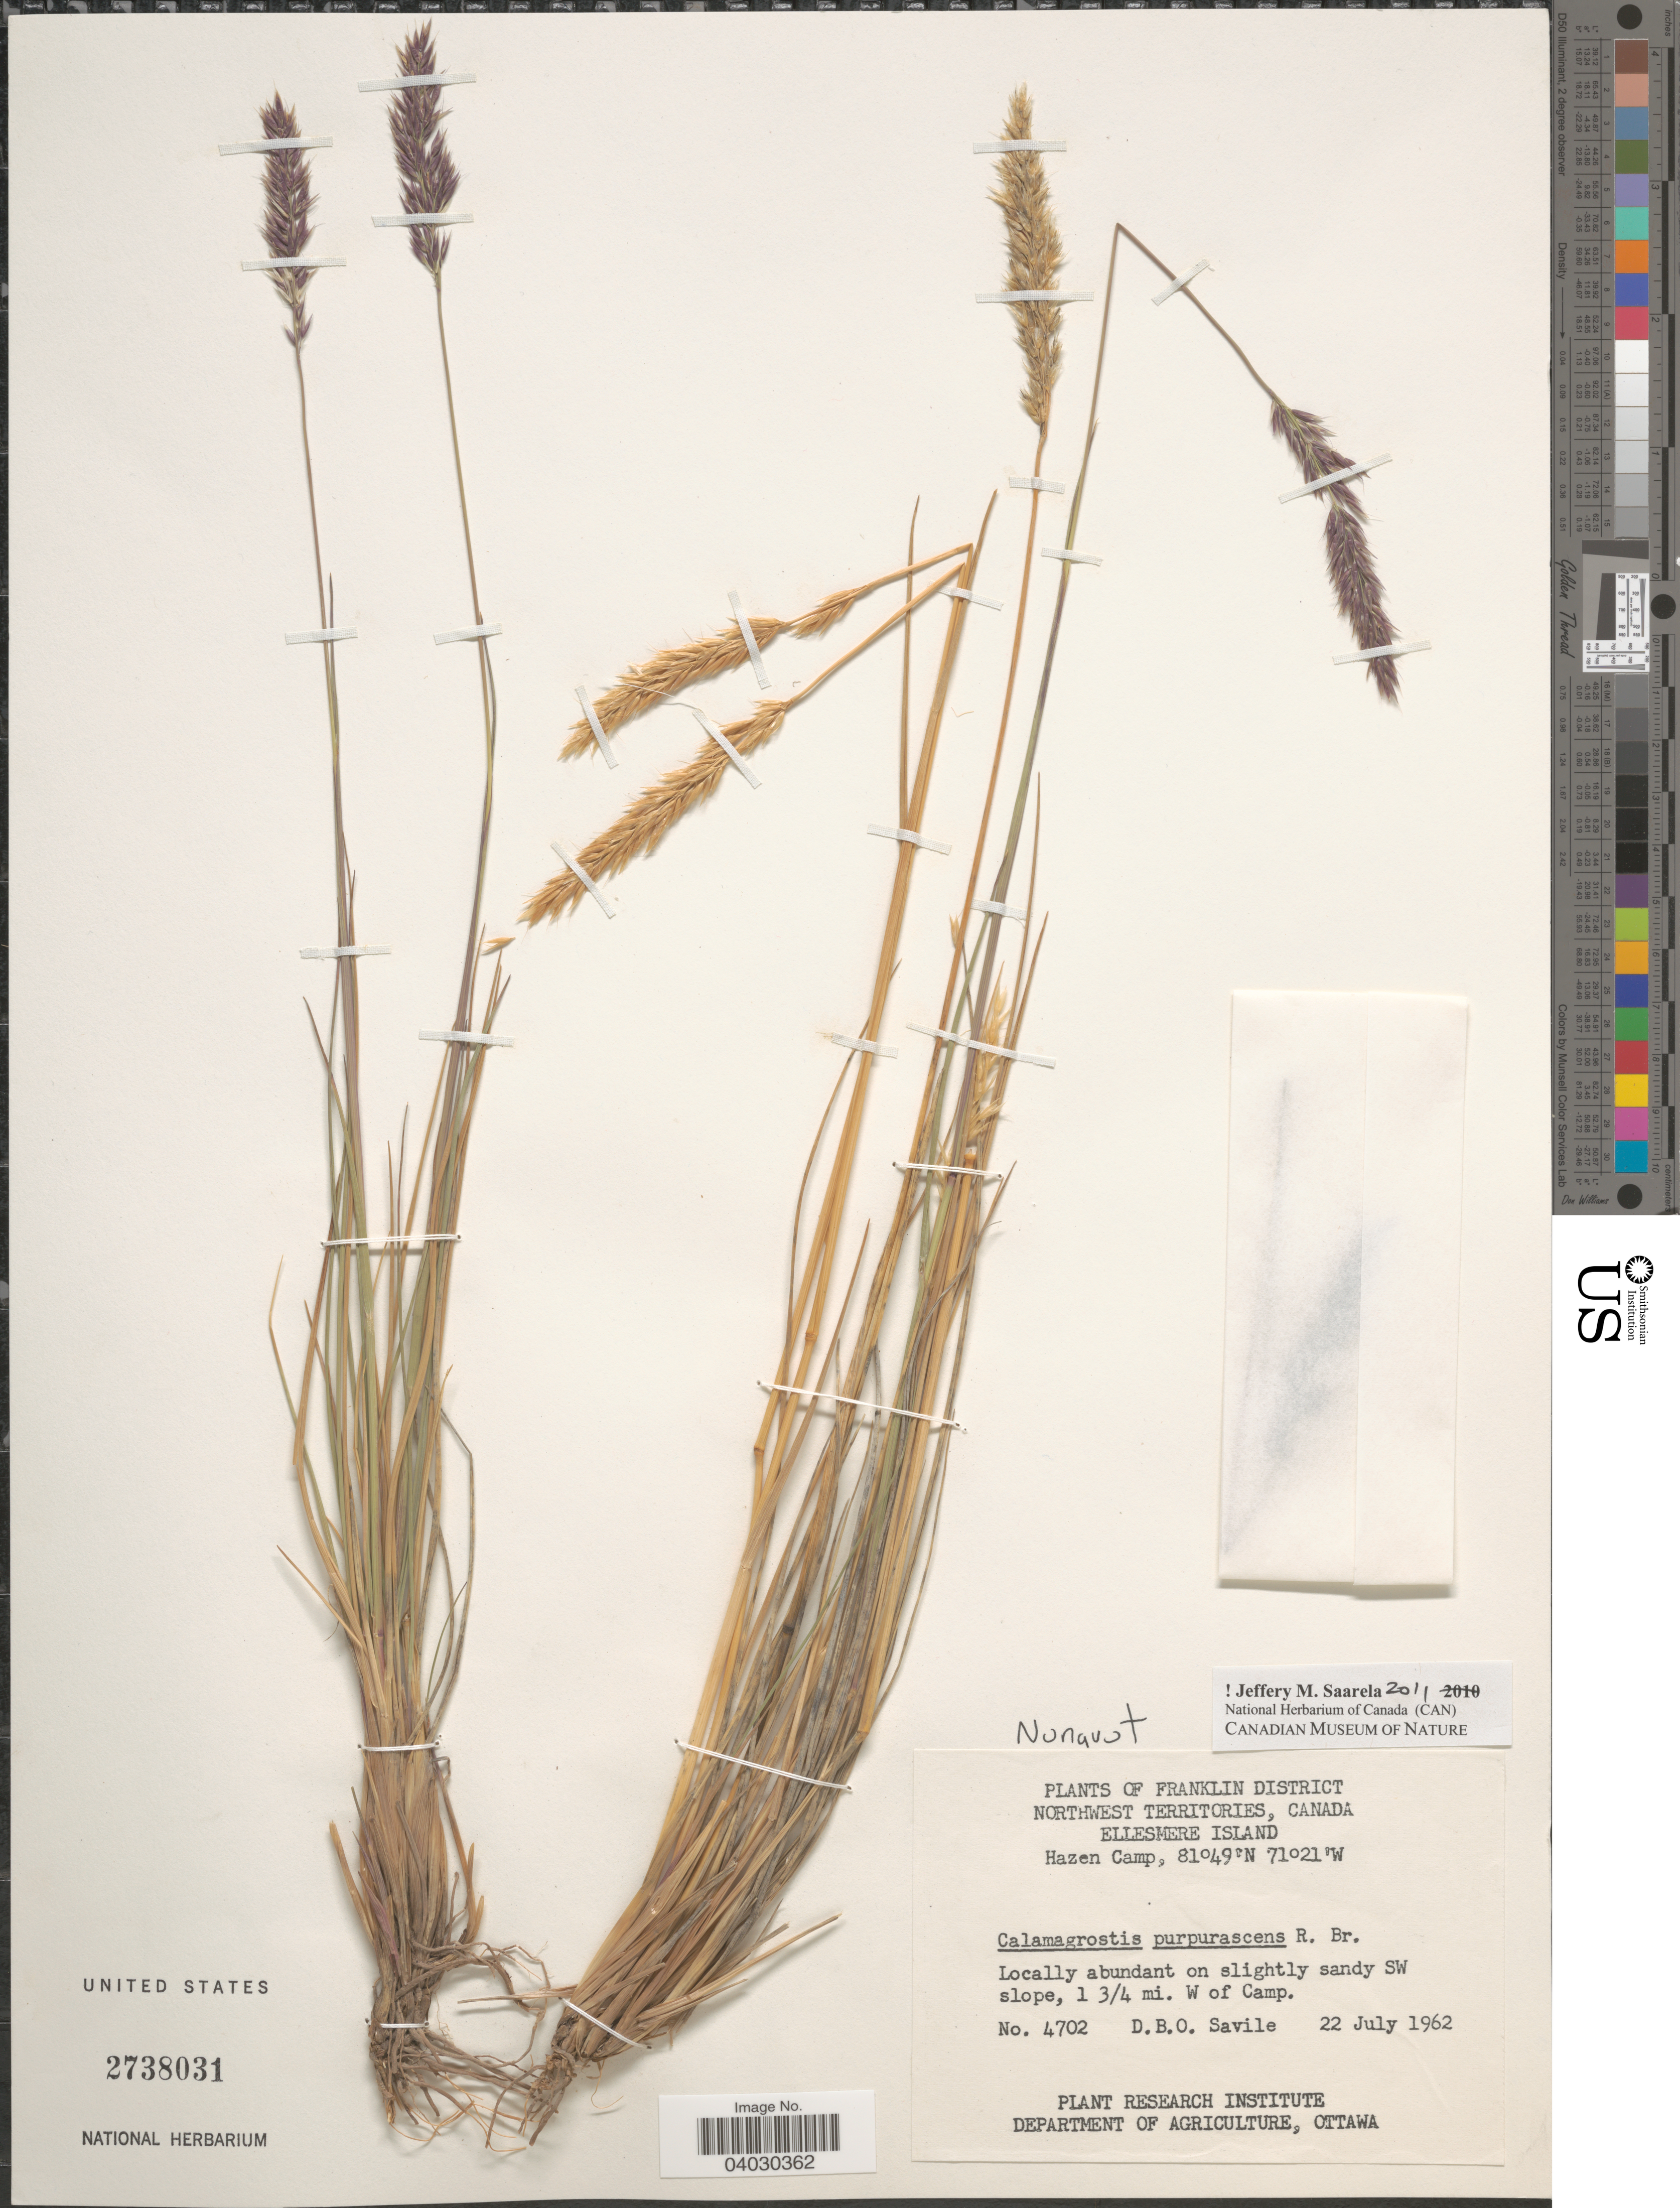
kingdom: Plantae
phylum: Tracheophyta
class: Liliopsida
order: Poales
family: Poaceae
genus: Calamagrostis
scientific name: Calamagrostis purpurascens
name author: R. Br.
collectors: D. Savile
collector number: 4702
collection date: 1962-07-22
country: Canada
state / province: Northwest Territories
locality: Franklin District. Ellesmere Island. Hazen Camp. SW slope, 1 3/4 mi. W of Camp.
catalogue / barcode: US 2738031